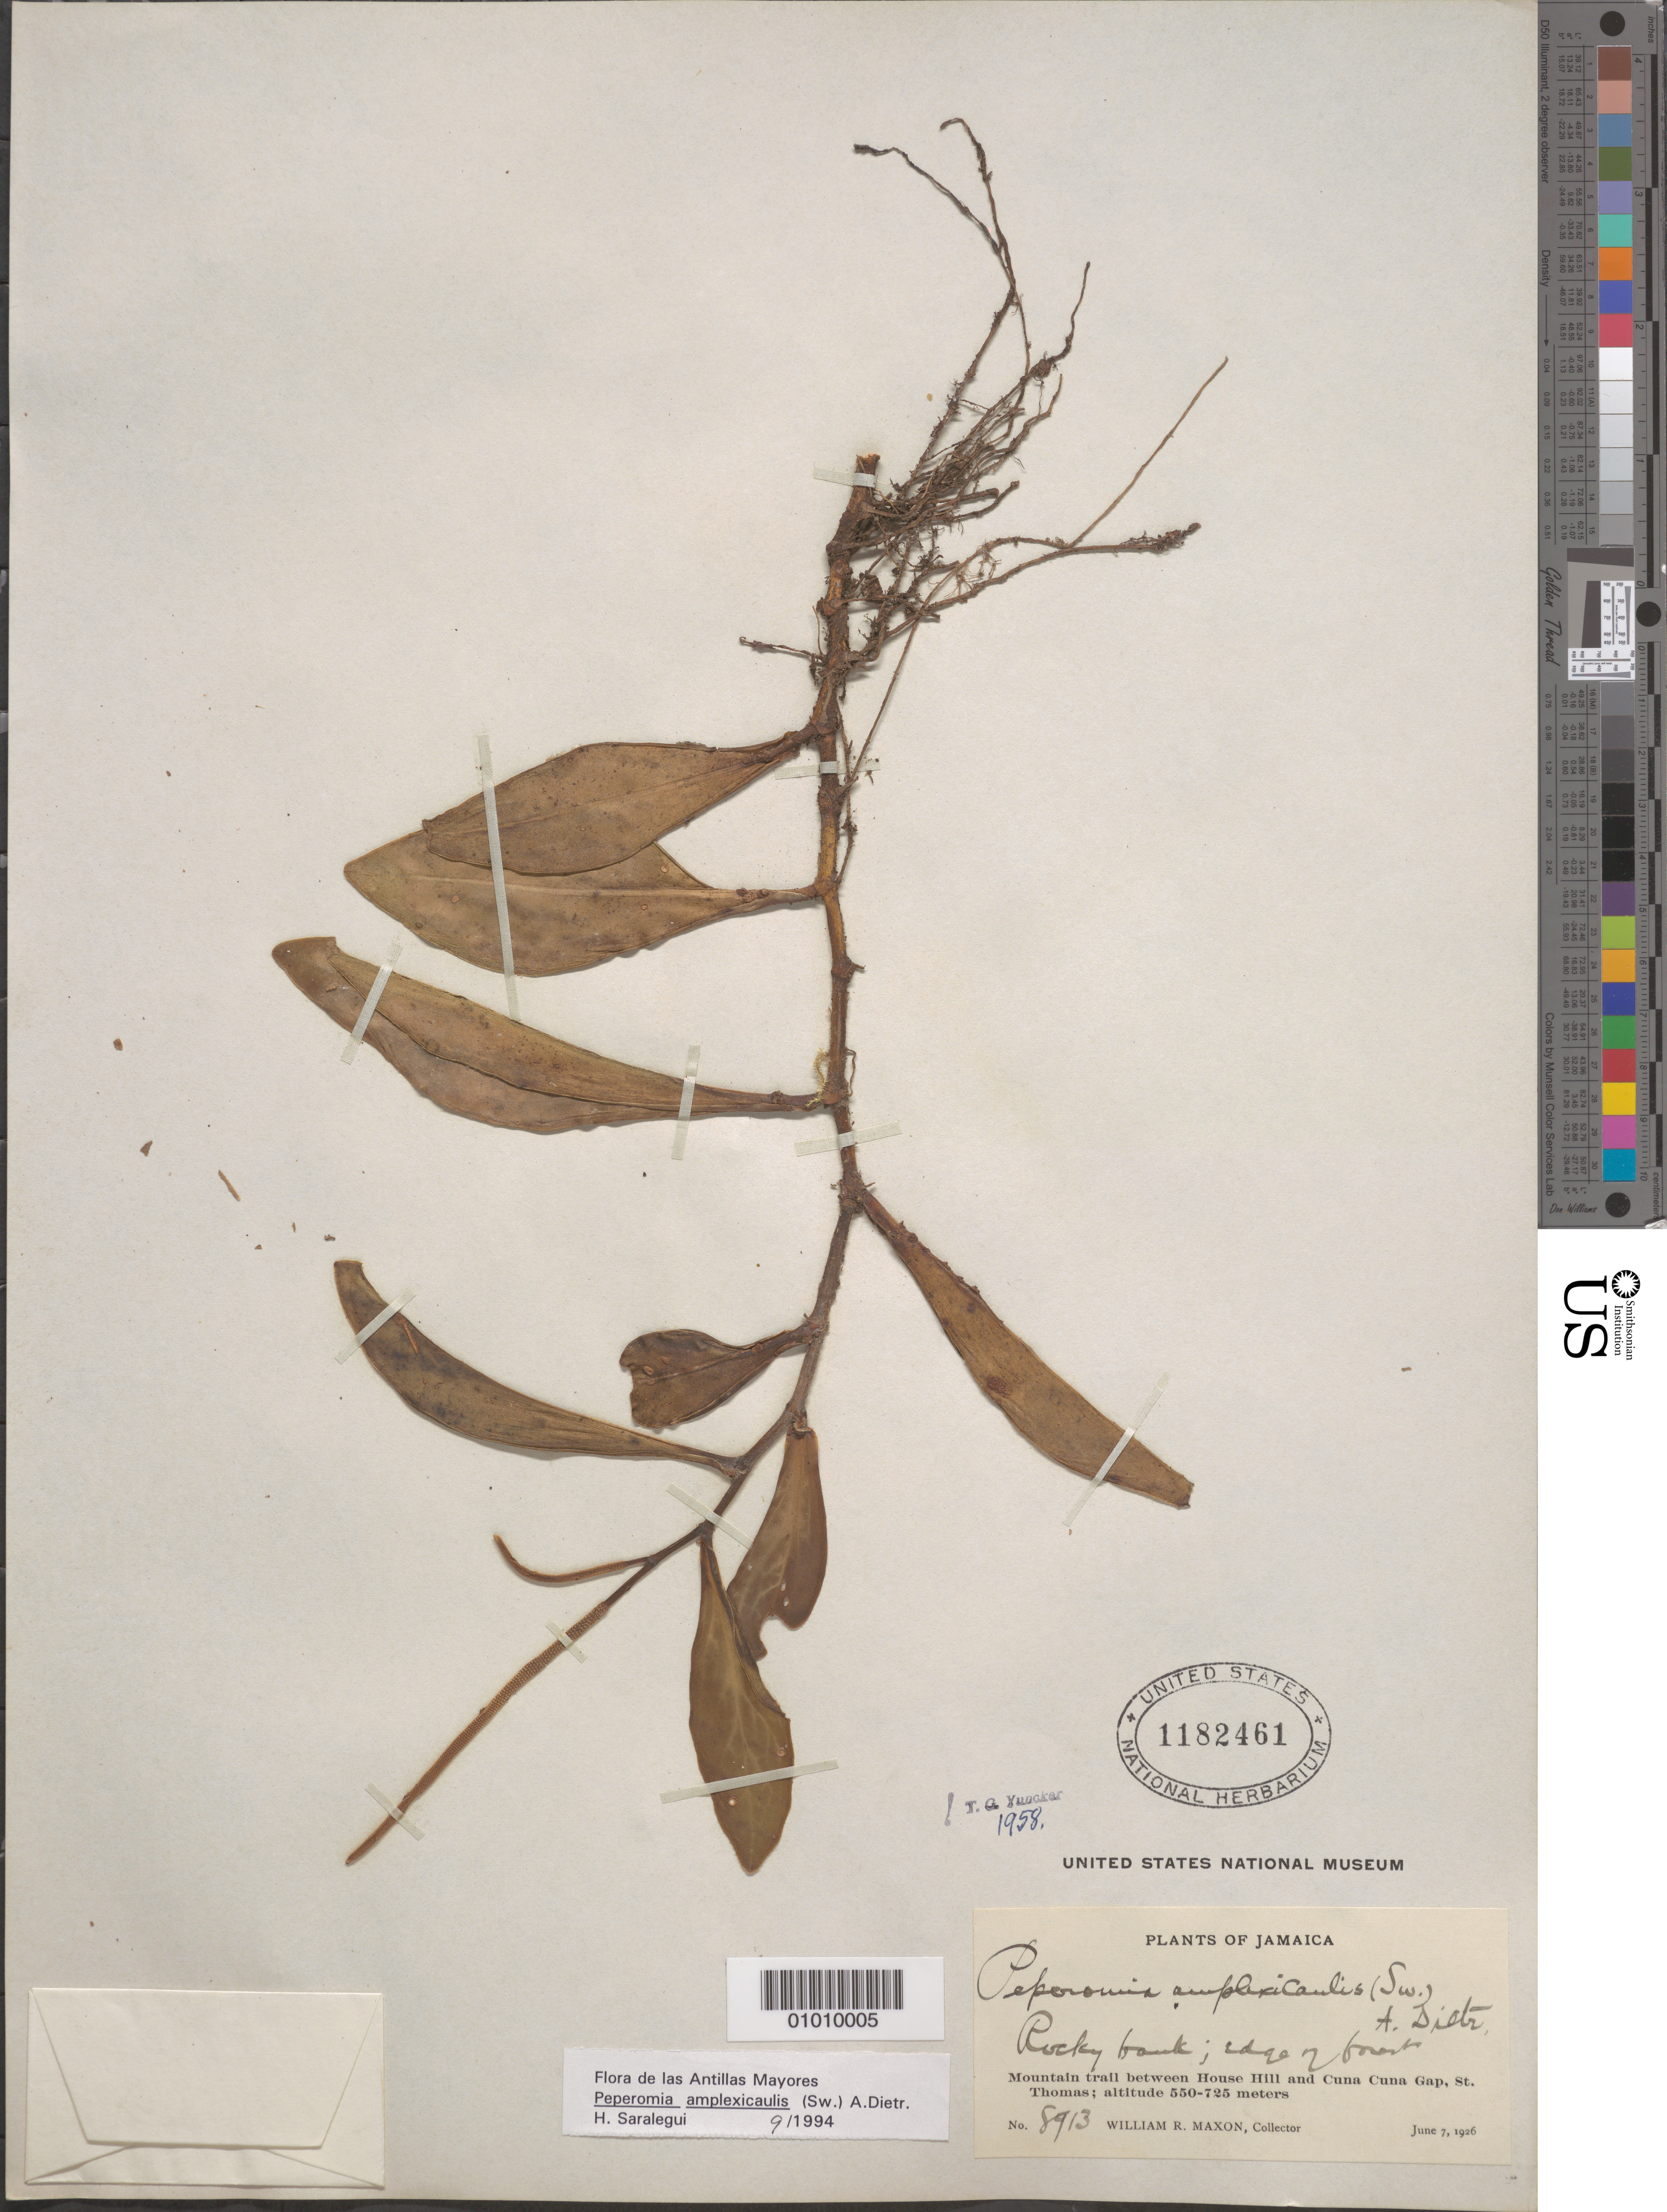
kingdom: Plantae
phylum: Tracheophyta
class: Magnoliopsida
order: Piperales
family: Piperaceae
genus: Peperomia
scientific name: Peperomia amplexicaulis f. grandifolia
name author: Miq.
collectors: W. R. Maxon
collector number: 8913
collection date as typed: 07 Jun 1926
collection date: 1926-06-07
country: Jamaica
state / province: Saint Thomas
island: Jamaica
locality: Rocky bank, edge of forest. Mountain trail between House Hill and Cuna Cuna Gap.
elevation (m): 550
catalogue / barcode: US 1182461